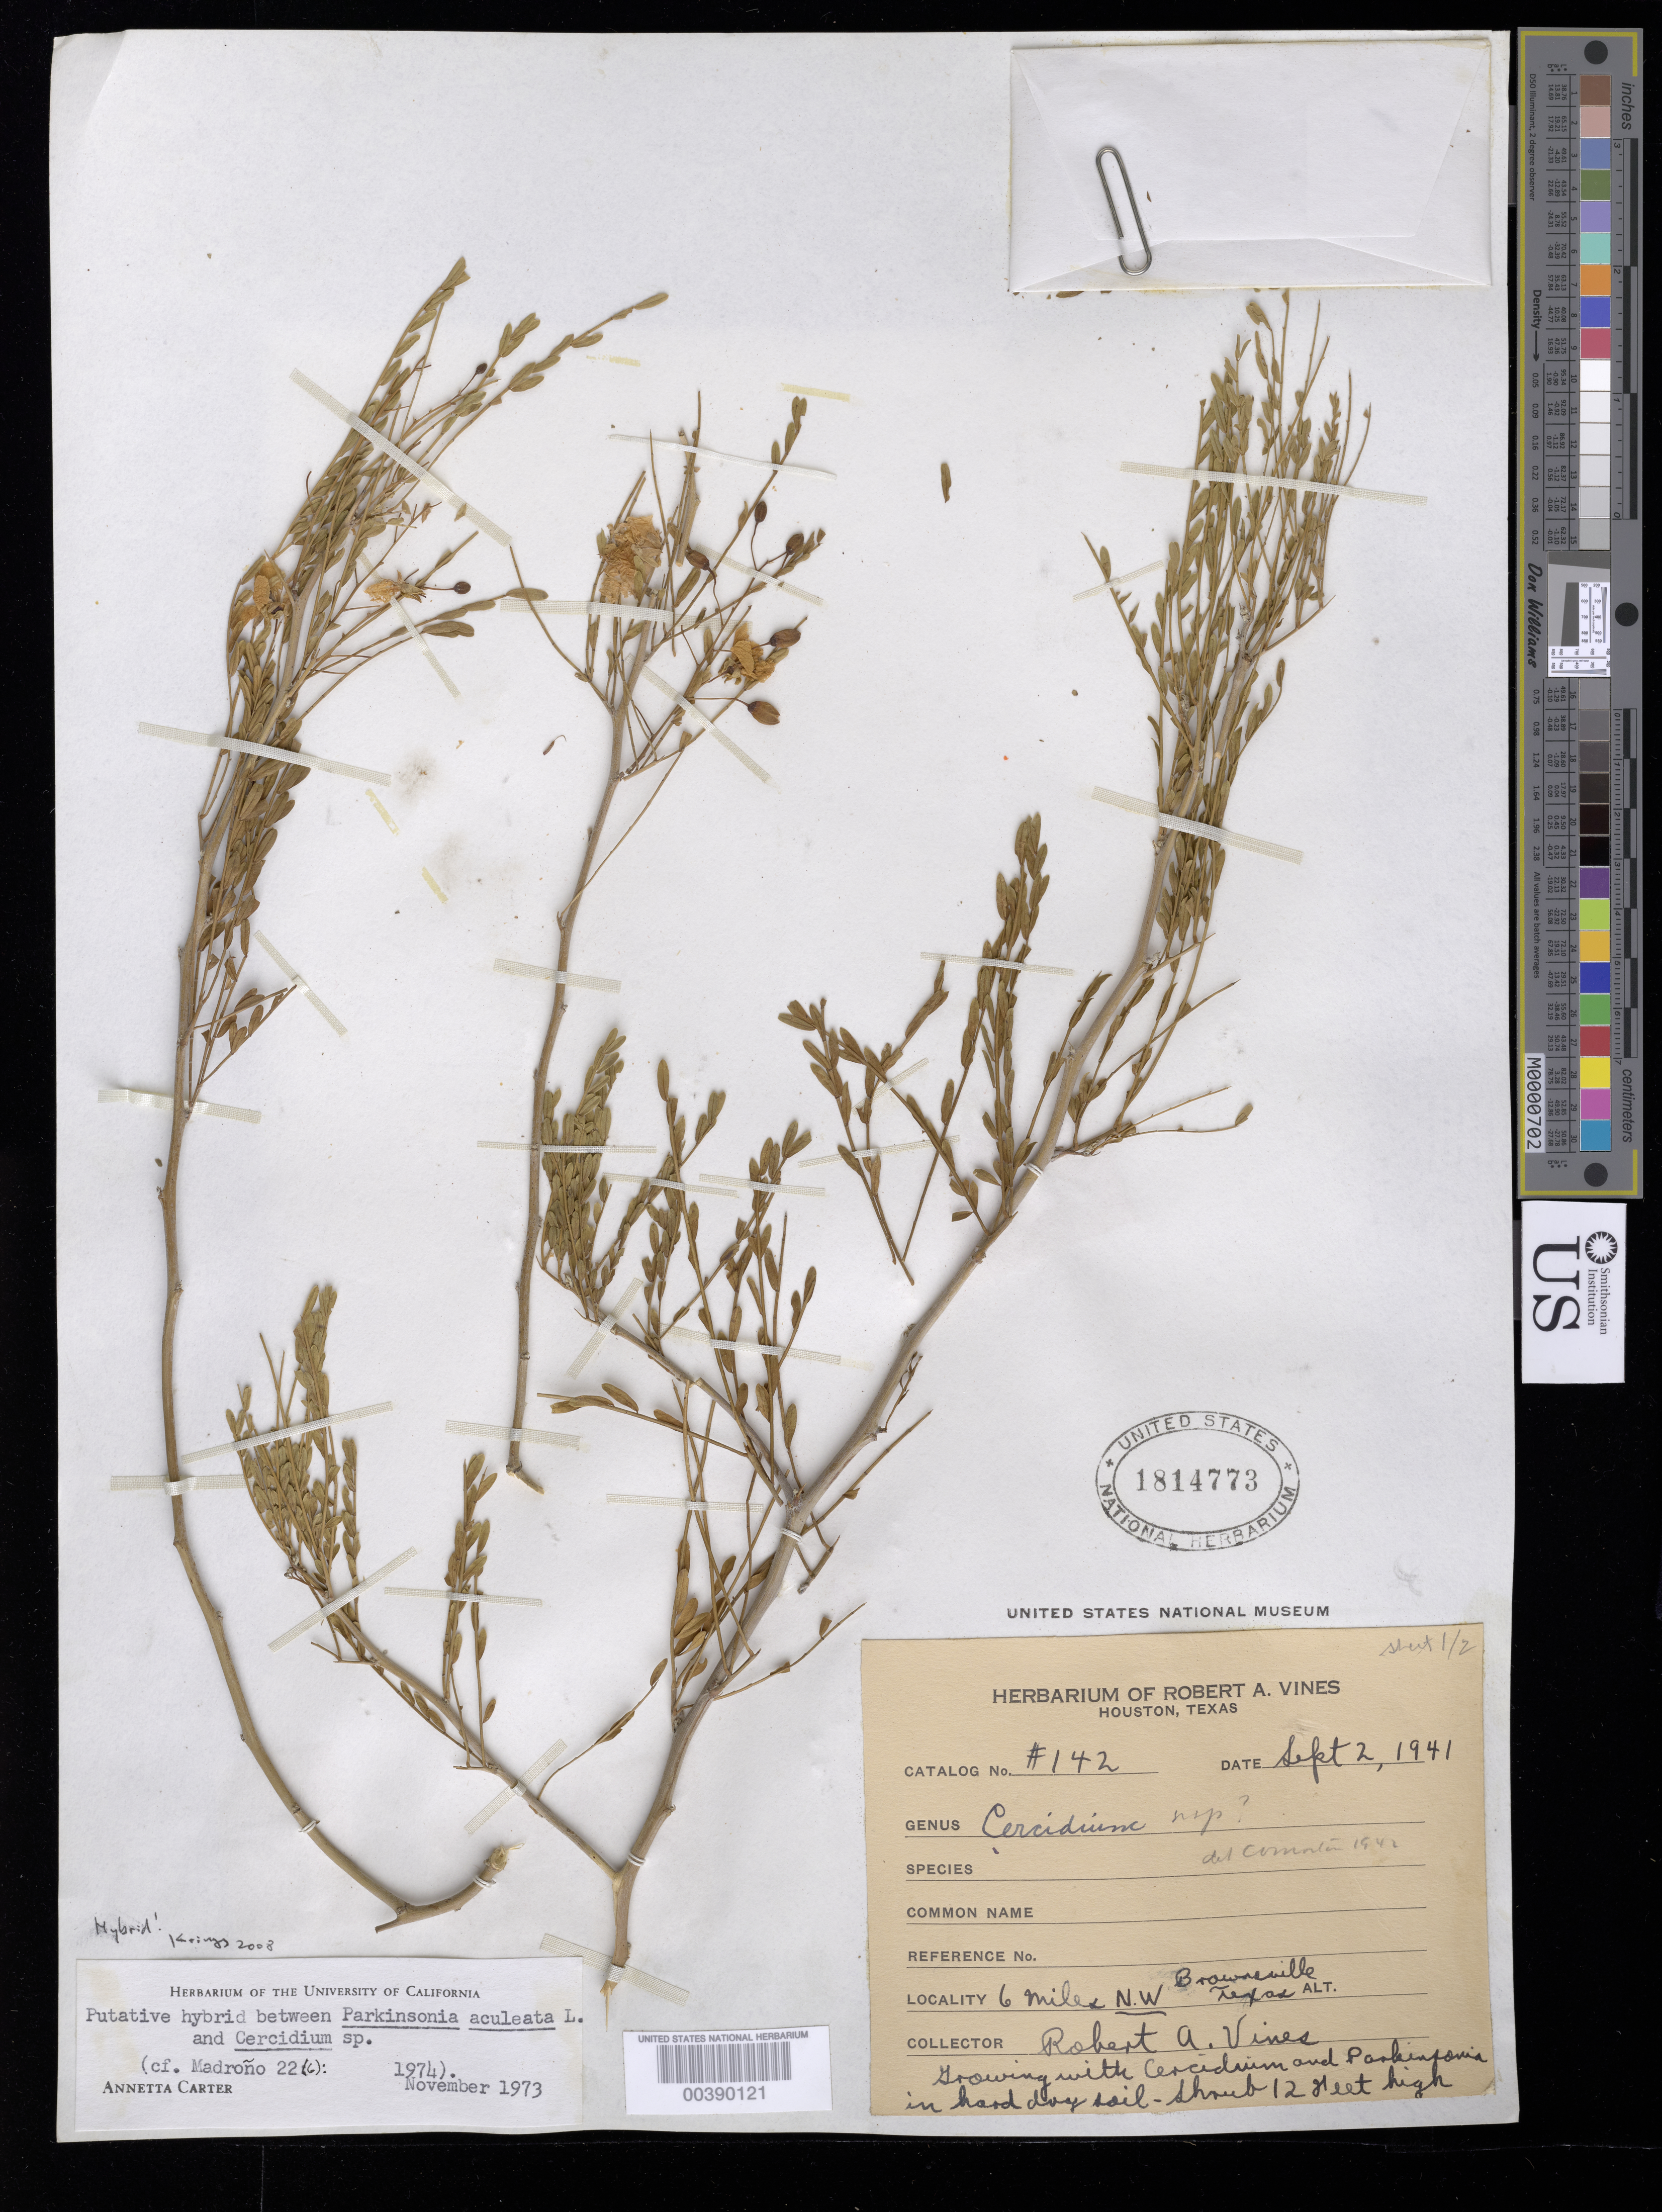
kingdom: Plantae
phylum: Tracheophyta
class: Magnoliopsida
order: Fabales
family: Fabaceae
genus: Parkinsonia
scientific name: Parkinsonia aculeata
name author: L.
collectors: R. Vines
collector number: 142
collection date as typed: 02 Sep 1941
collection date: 1941-09-02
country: United States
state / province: Texas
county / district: Cameron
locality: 6 mi nw brownsville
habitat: In hard dry soil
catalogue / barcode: US 1814773